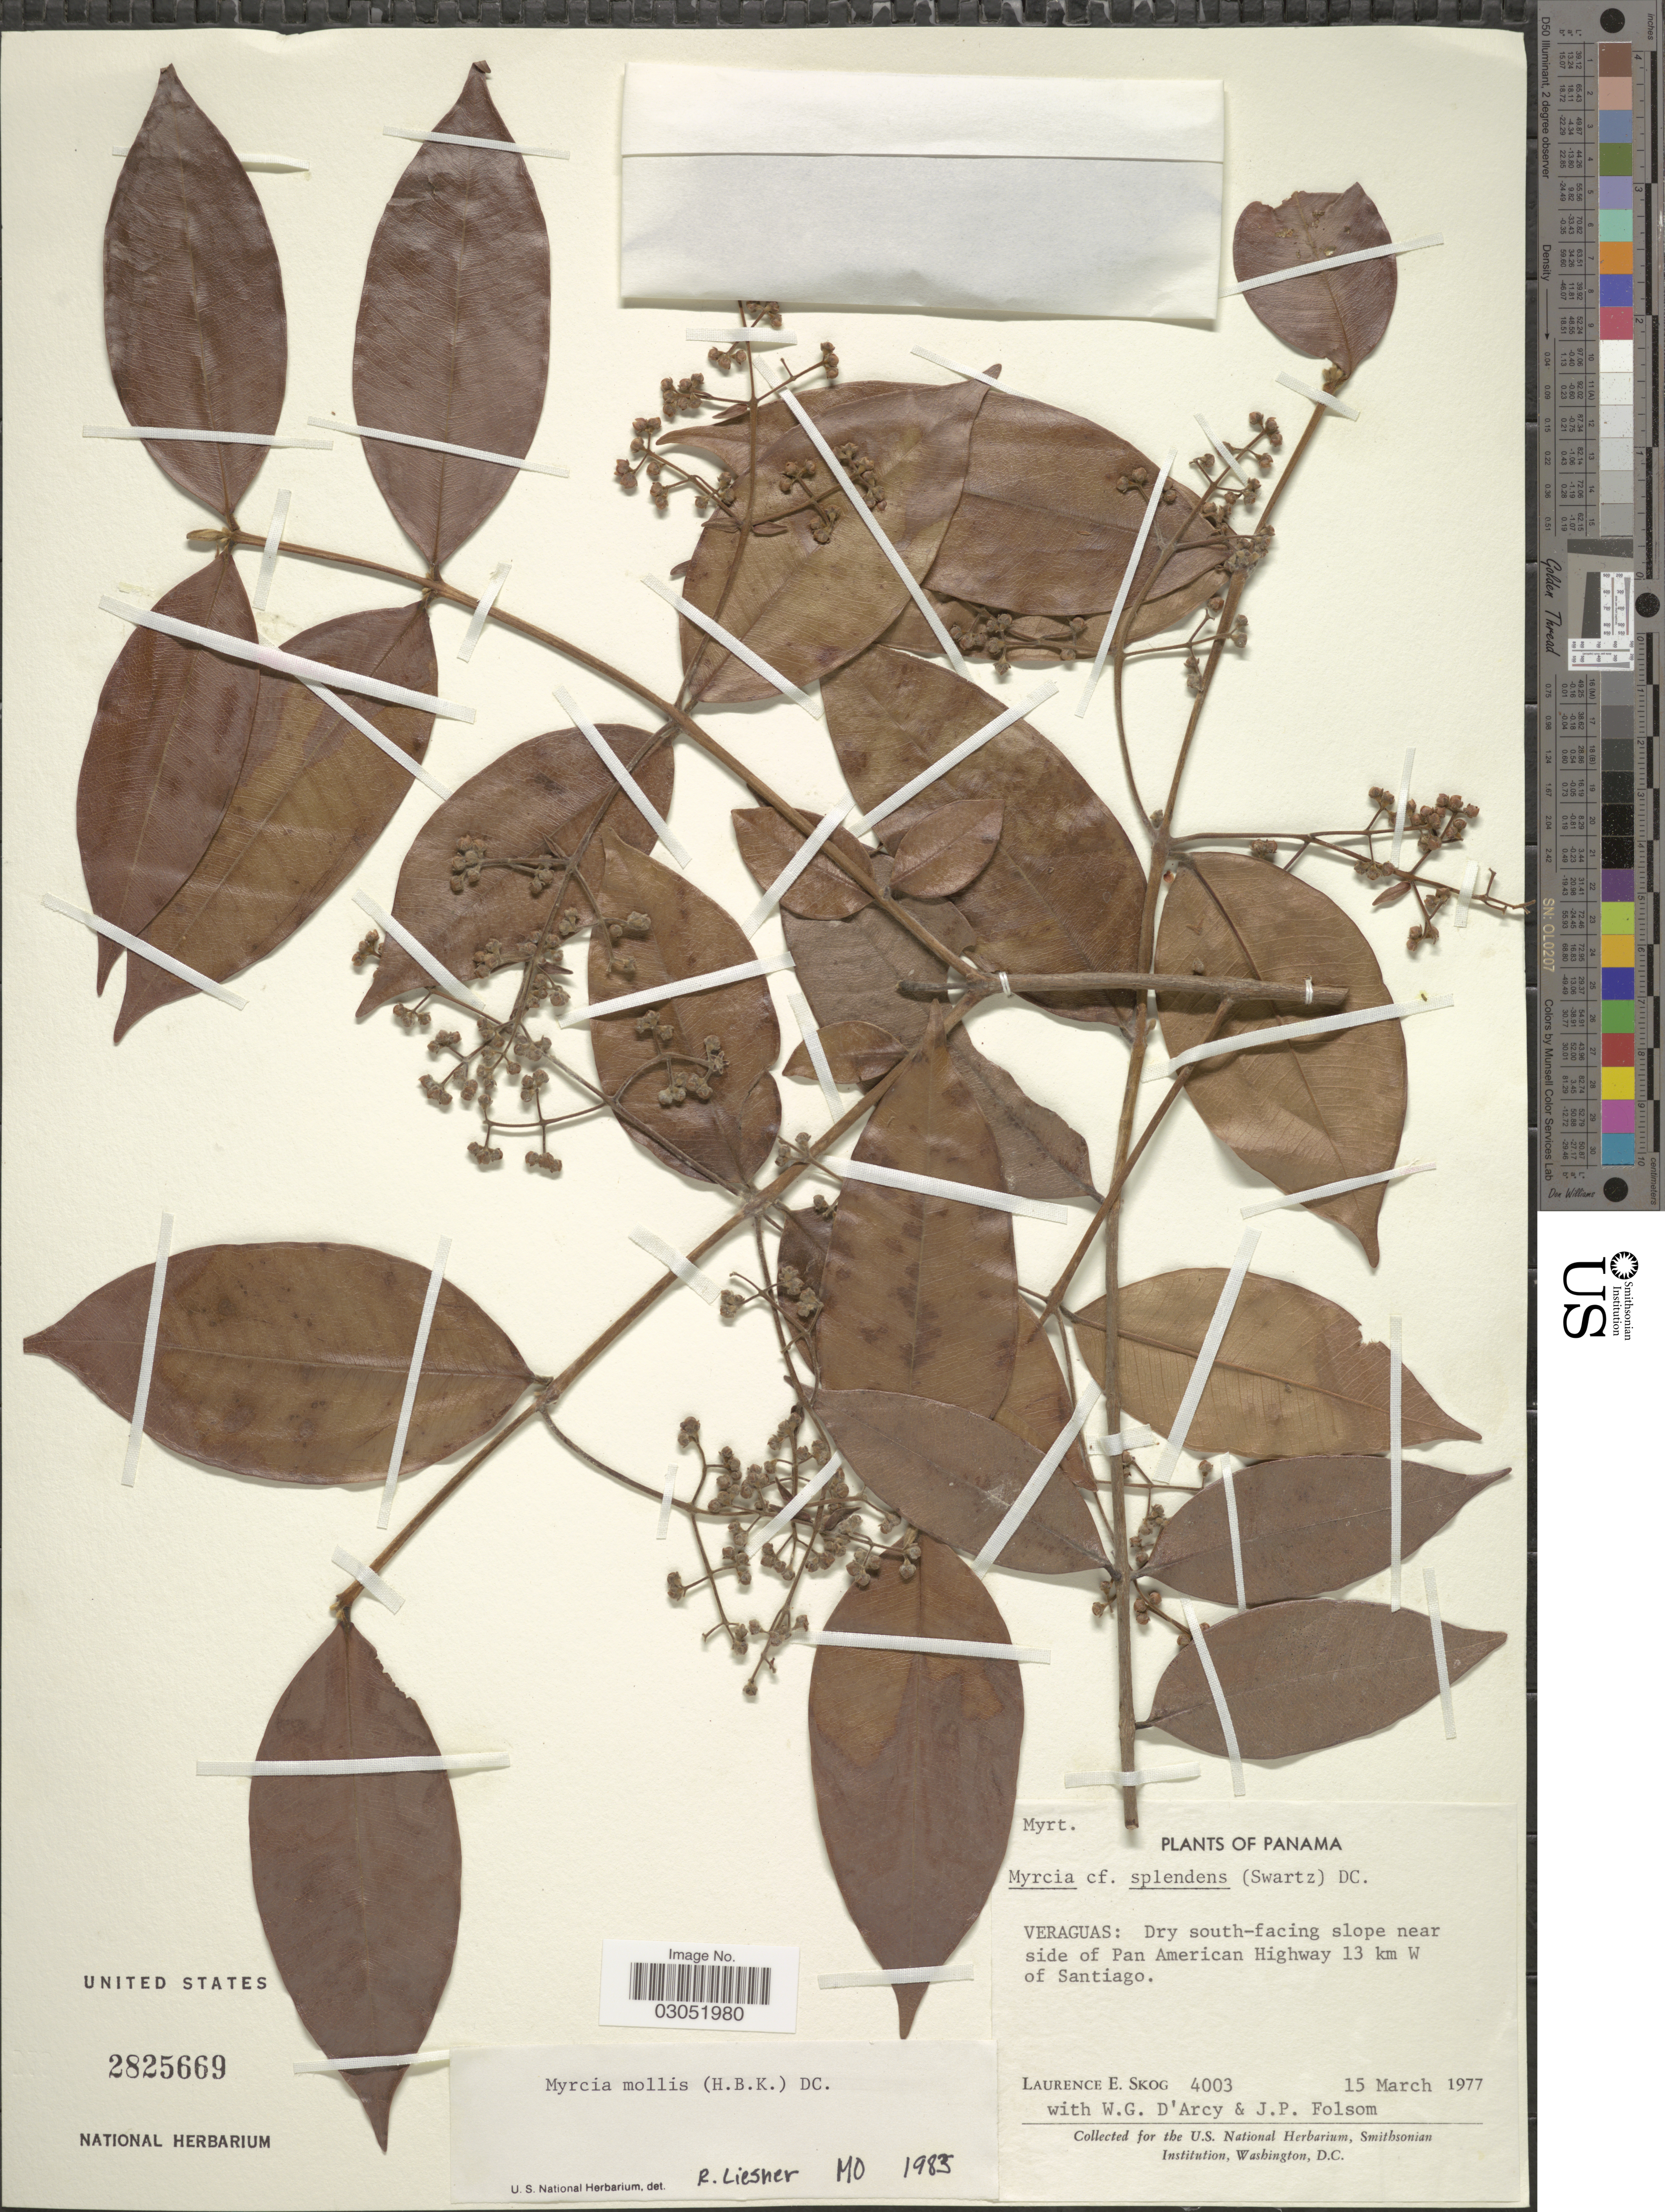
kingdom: Plantae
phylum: Tracheophyta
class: Magnoliopsida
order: Myrtales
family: Myrtaceae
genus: Myrcia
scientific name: Myrcia splendens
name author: (Sw.) DC.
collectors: L. E. Skog, W. G. D'Arcy & J. P. Folsom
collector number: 4003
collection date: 1977-03-15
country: Panama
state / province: Veraguas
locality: Dry south-facing slope near side of Pan American Highway 13 km W of Santiago.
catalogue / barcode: US 2825669